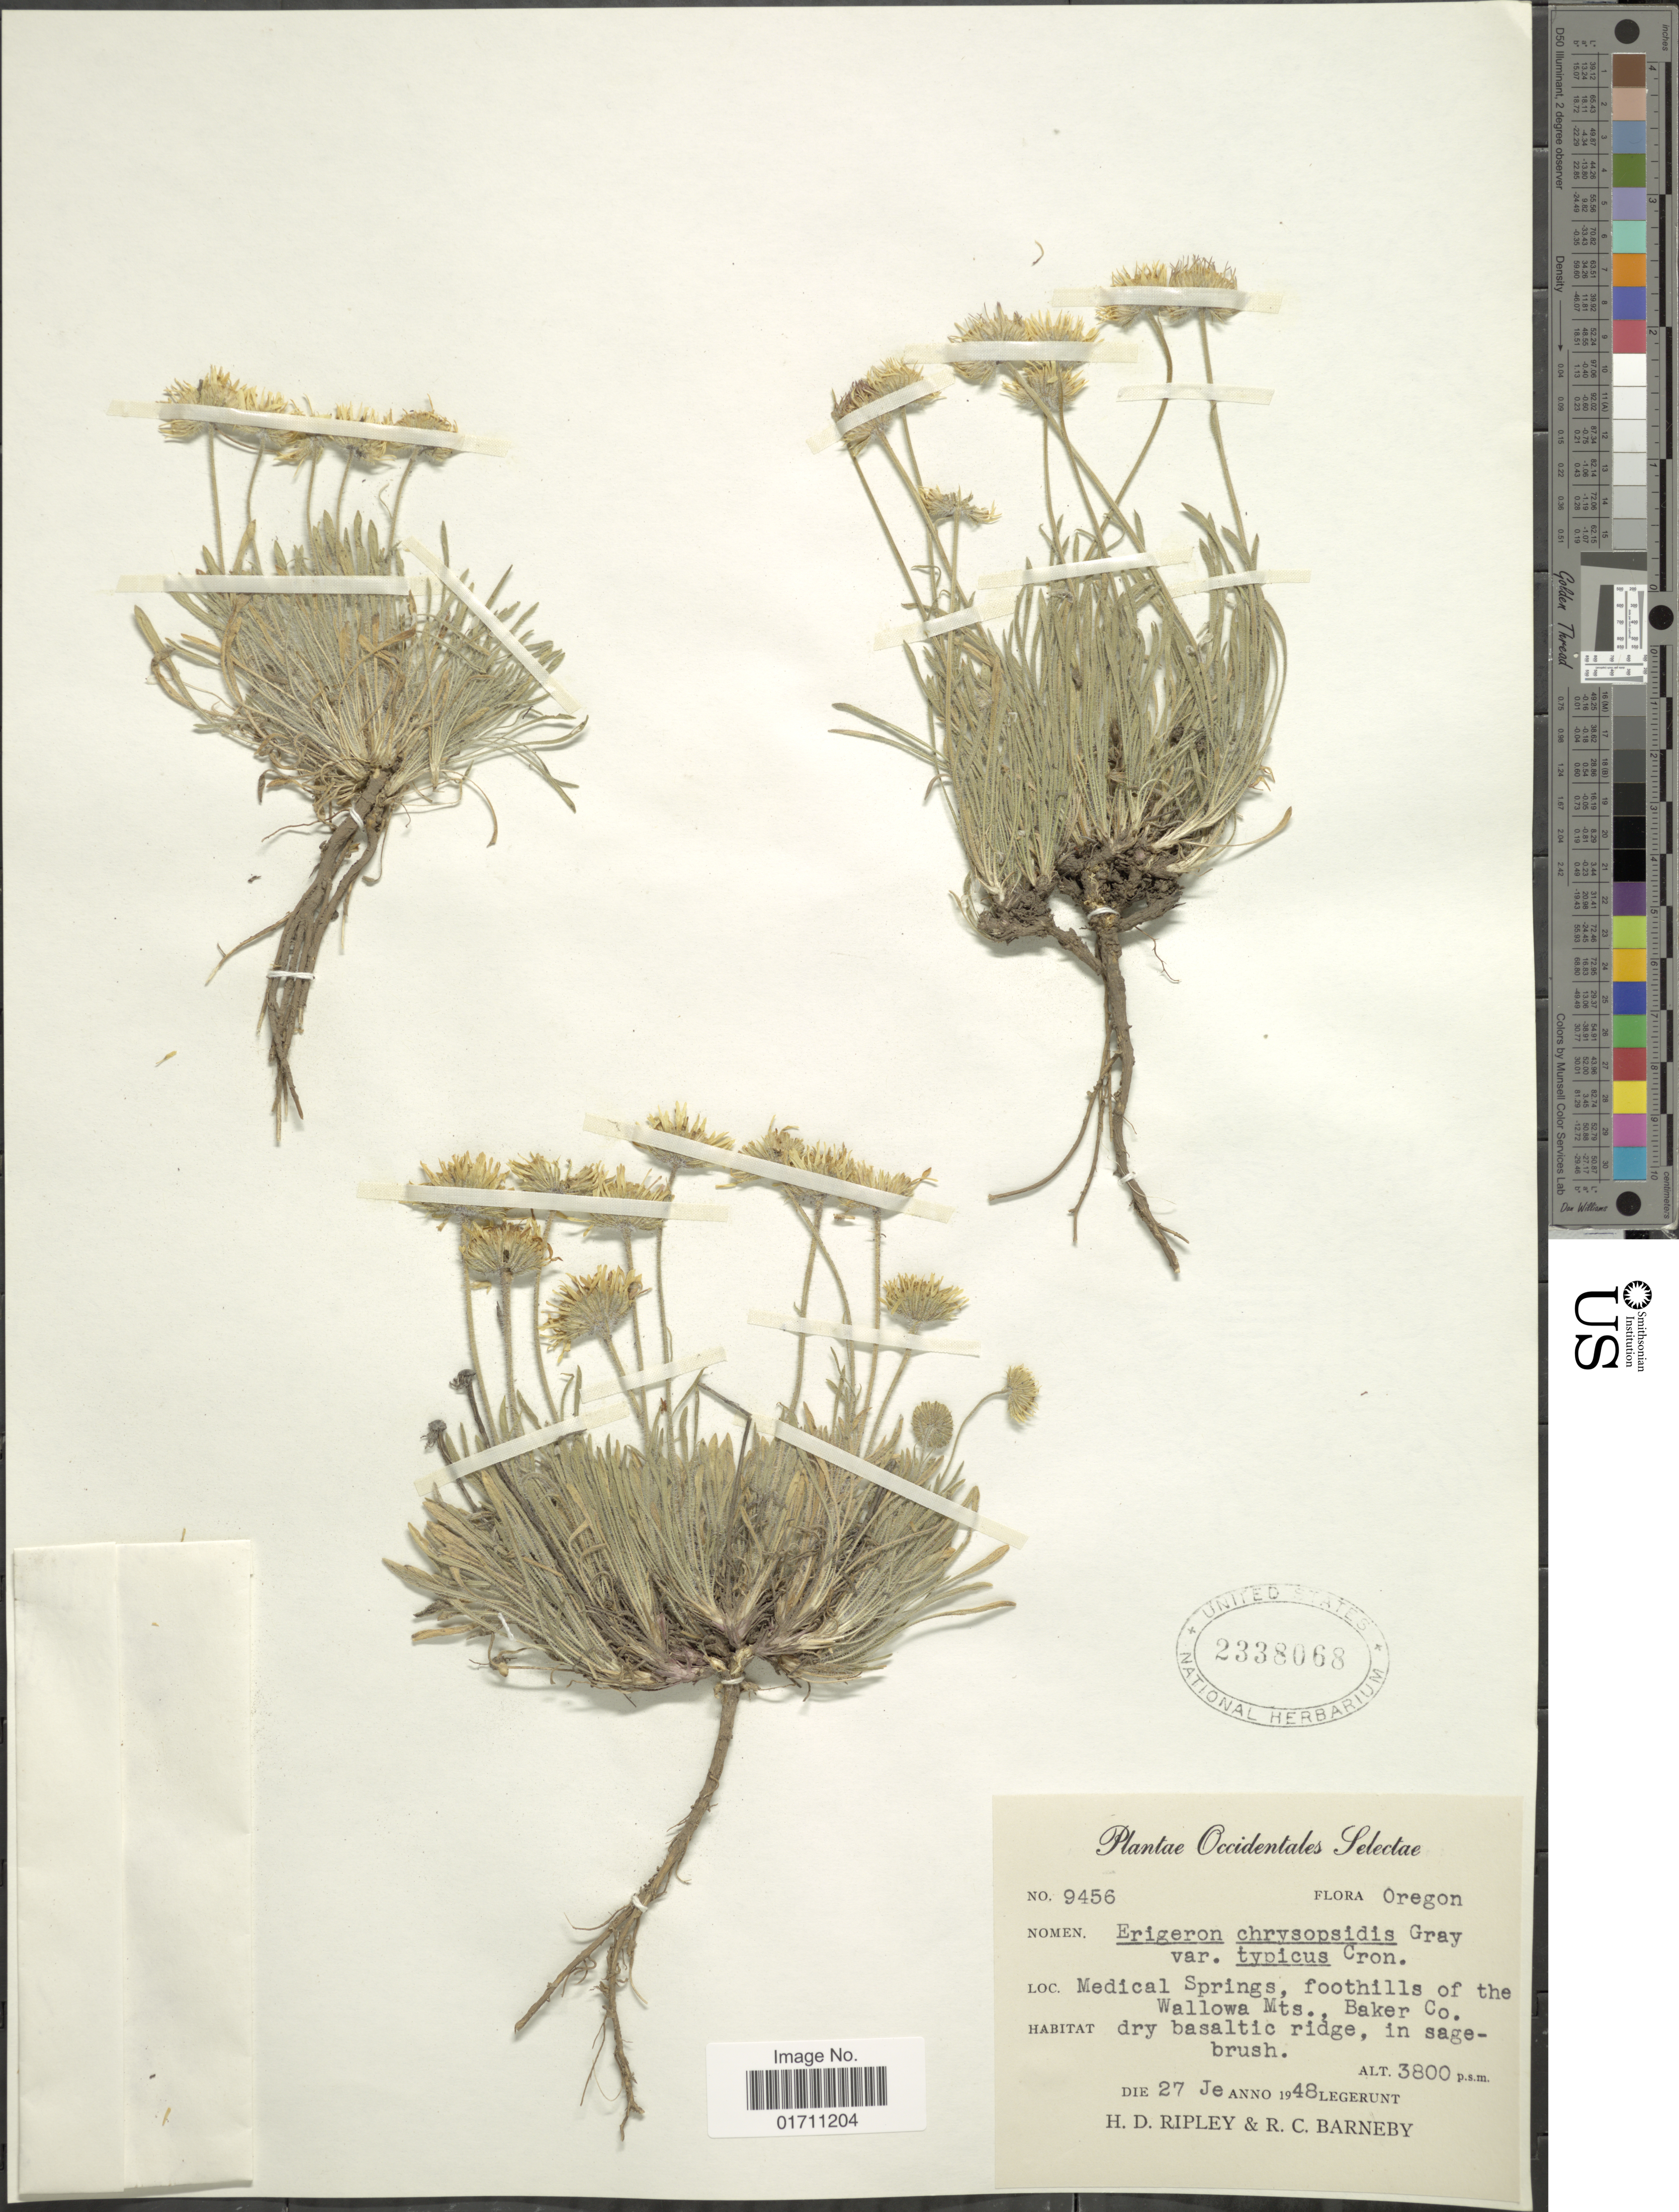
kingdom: Plantae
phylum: Tracheophyta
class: Magnoliopsida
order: Asterales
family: Asteraceae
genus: Erigeron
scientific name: Erigeron chrysopsidis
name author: A. Gray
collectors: H. Ripley & R. C. Barneby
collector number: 9456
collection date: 1948-06-27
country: United States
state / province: Oregon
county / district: Baker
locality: Occidentalis Selectae, Medical Springs, foothills of the Wallowa Mts., Baker Co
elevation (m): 3800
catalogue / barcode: US 2338068